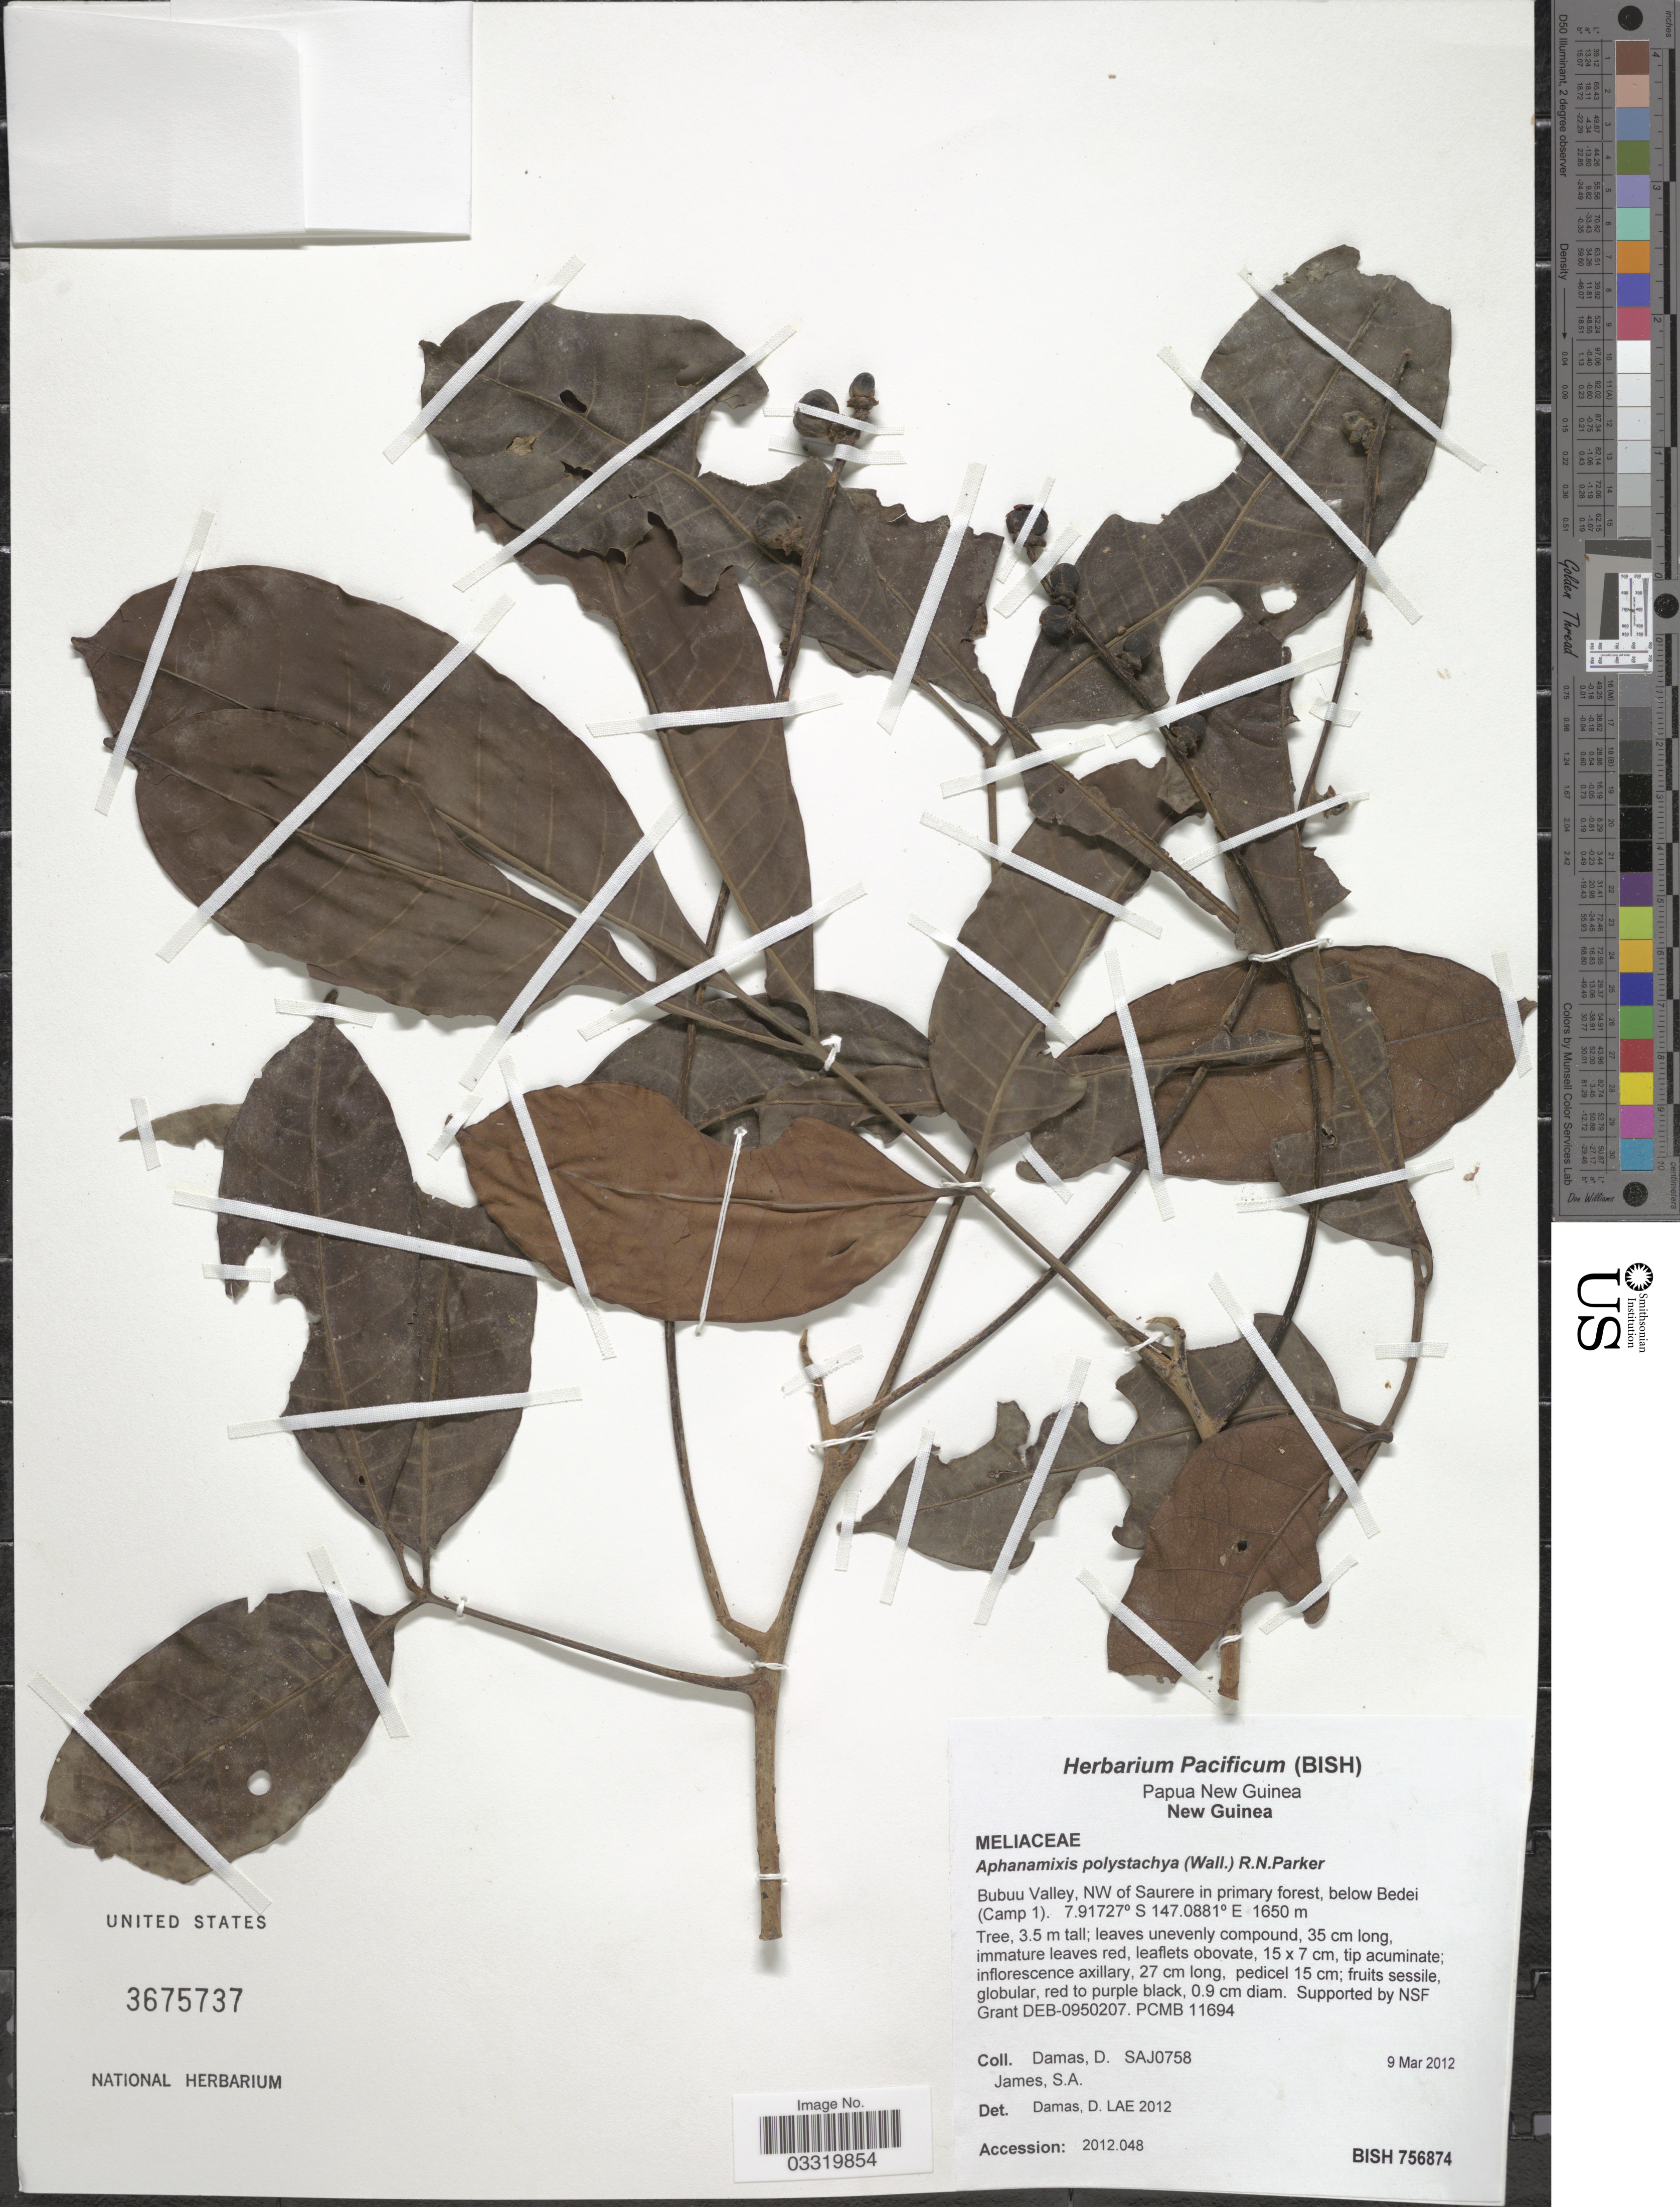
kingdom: Plantae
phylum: Tracheophyta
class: Magnoliopsida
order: Sapindales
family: Meliaceae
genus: Aphanamixis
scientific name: Aphanamixis polystachya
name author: (Wall.) R. Parker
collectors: D. Damas & S. James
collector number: SAJ0758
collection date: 2012-03-09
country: Papua New Guinea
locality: New Guinea, Bubuu Valley, NW of Saurere in primary forest, below Bedei (Camp 1).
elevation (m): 1650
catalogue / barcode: US 3675737